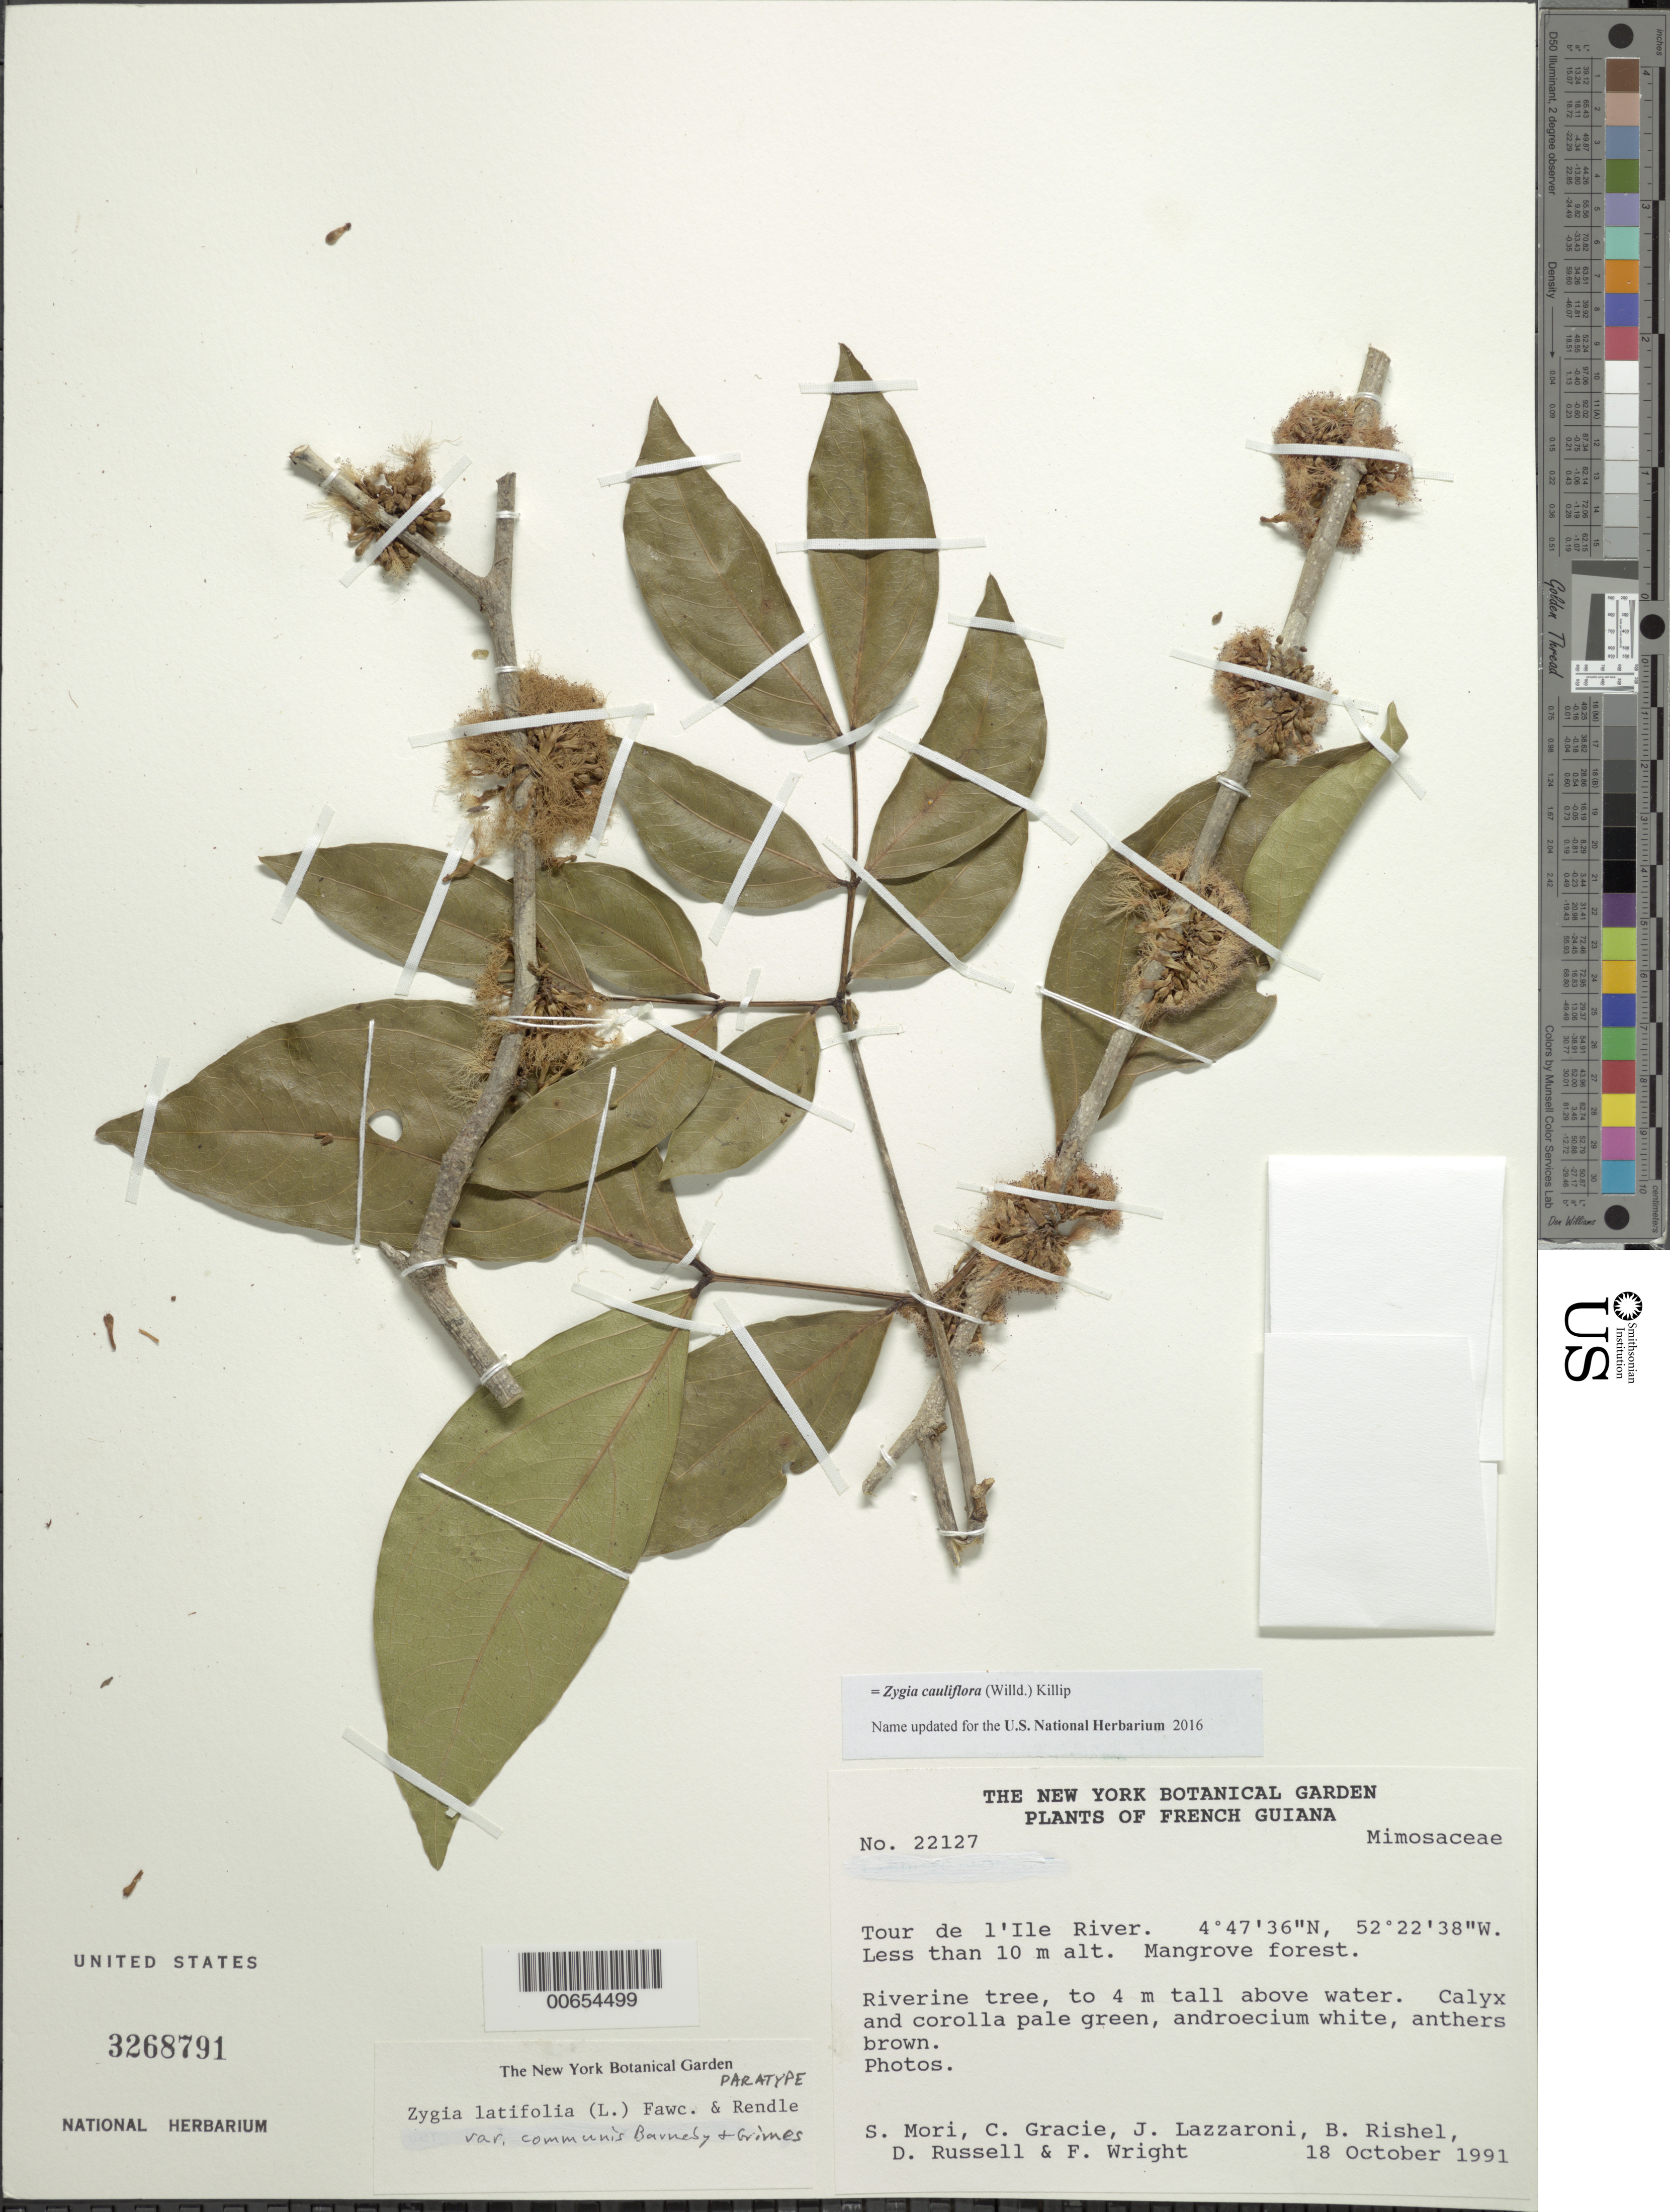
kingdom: Plantae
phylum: Tracheophyta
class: Magnoliopsida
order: Fabales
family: Fabaceae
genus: Zygia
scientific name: Zygia cauliflora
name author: (Willd.) Killip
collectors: S. Mori, C. A. Gracie, J. Lazzaroni, B. Rishel, D. Russell & F. Wright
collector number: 22127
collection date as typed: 18-Oct-91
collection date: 1991-10-18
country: French Guiana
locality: Tour de l'Ile River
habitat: Mangrove forest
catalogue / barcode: US 3268791